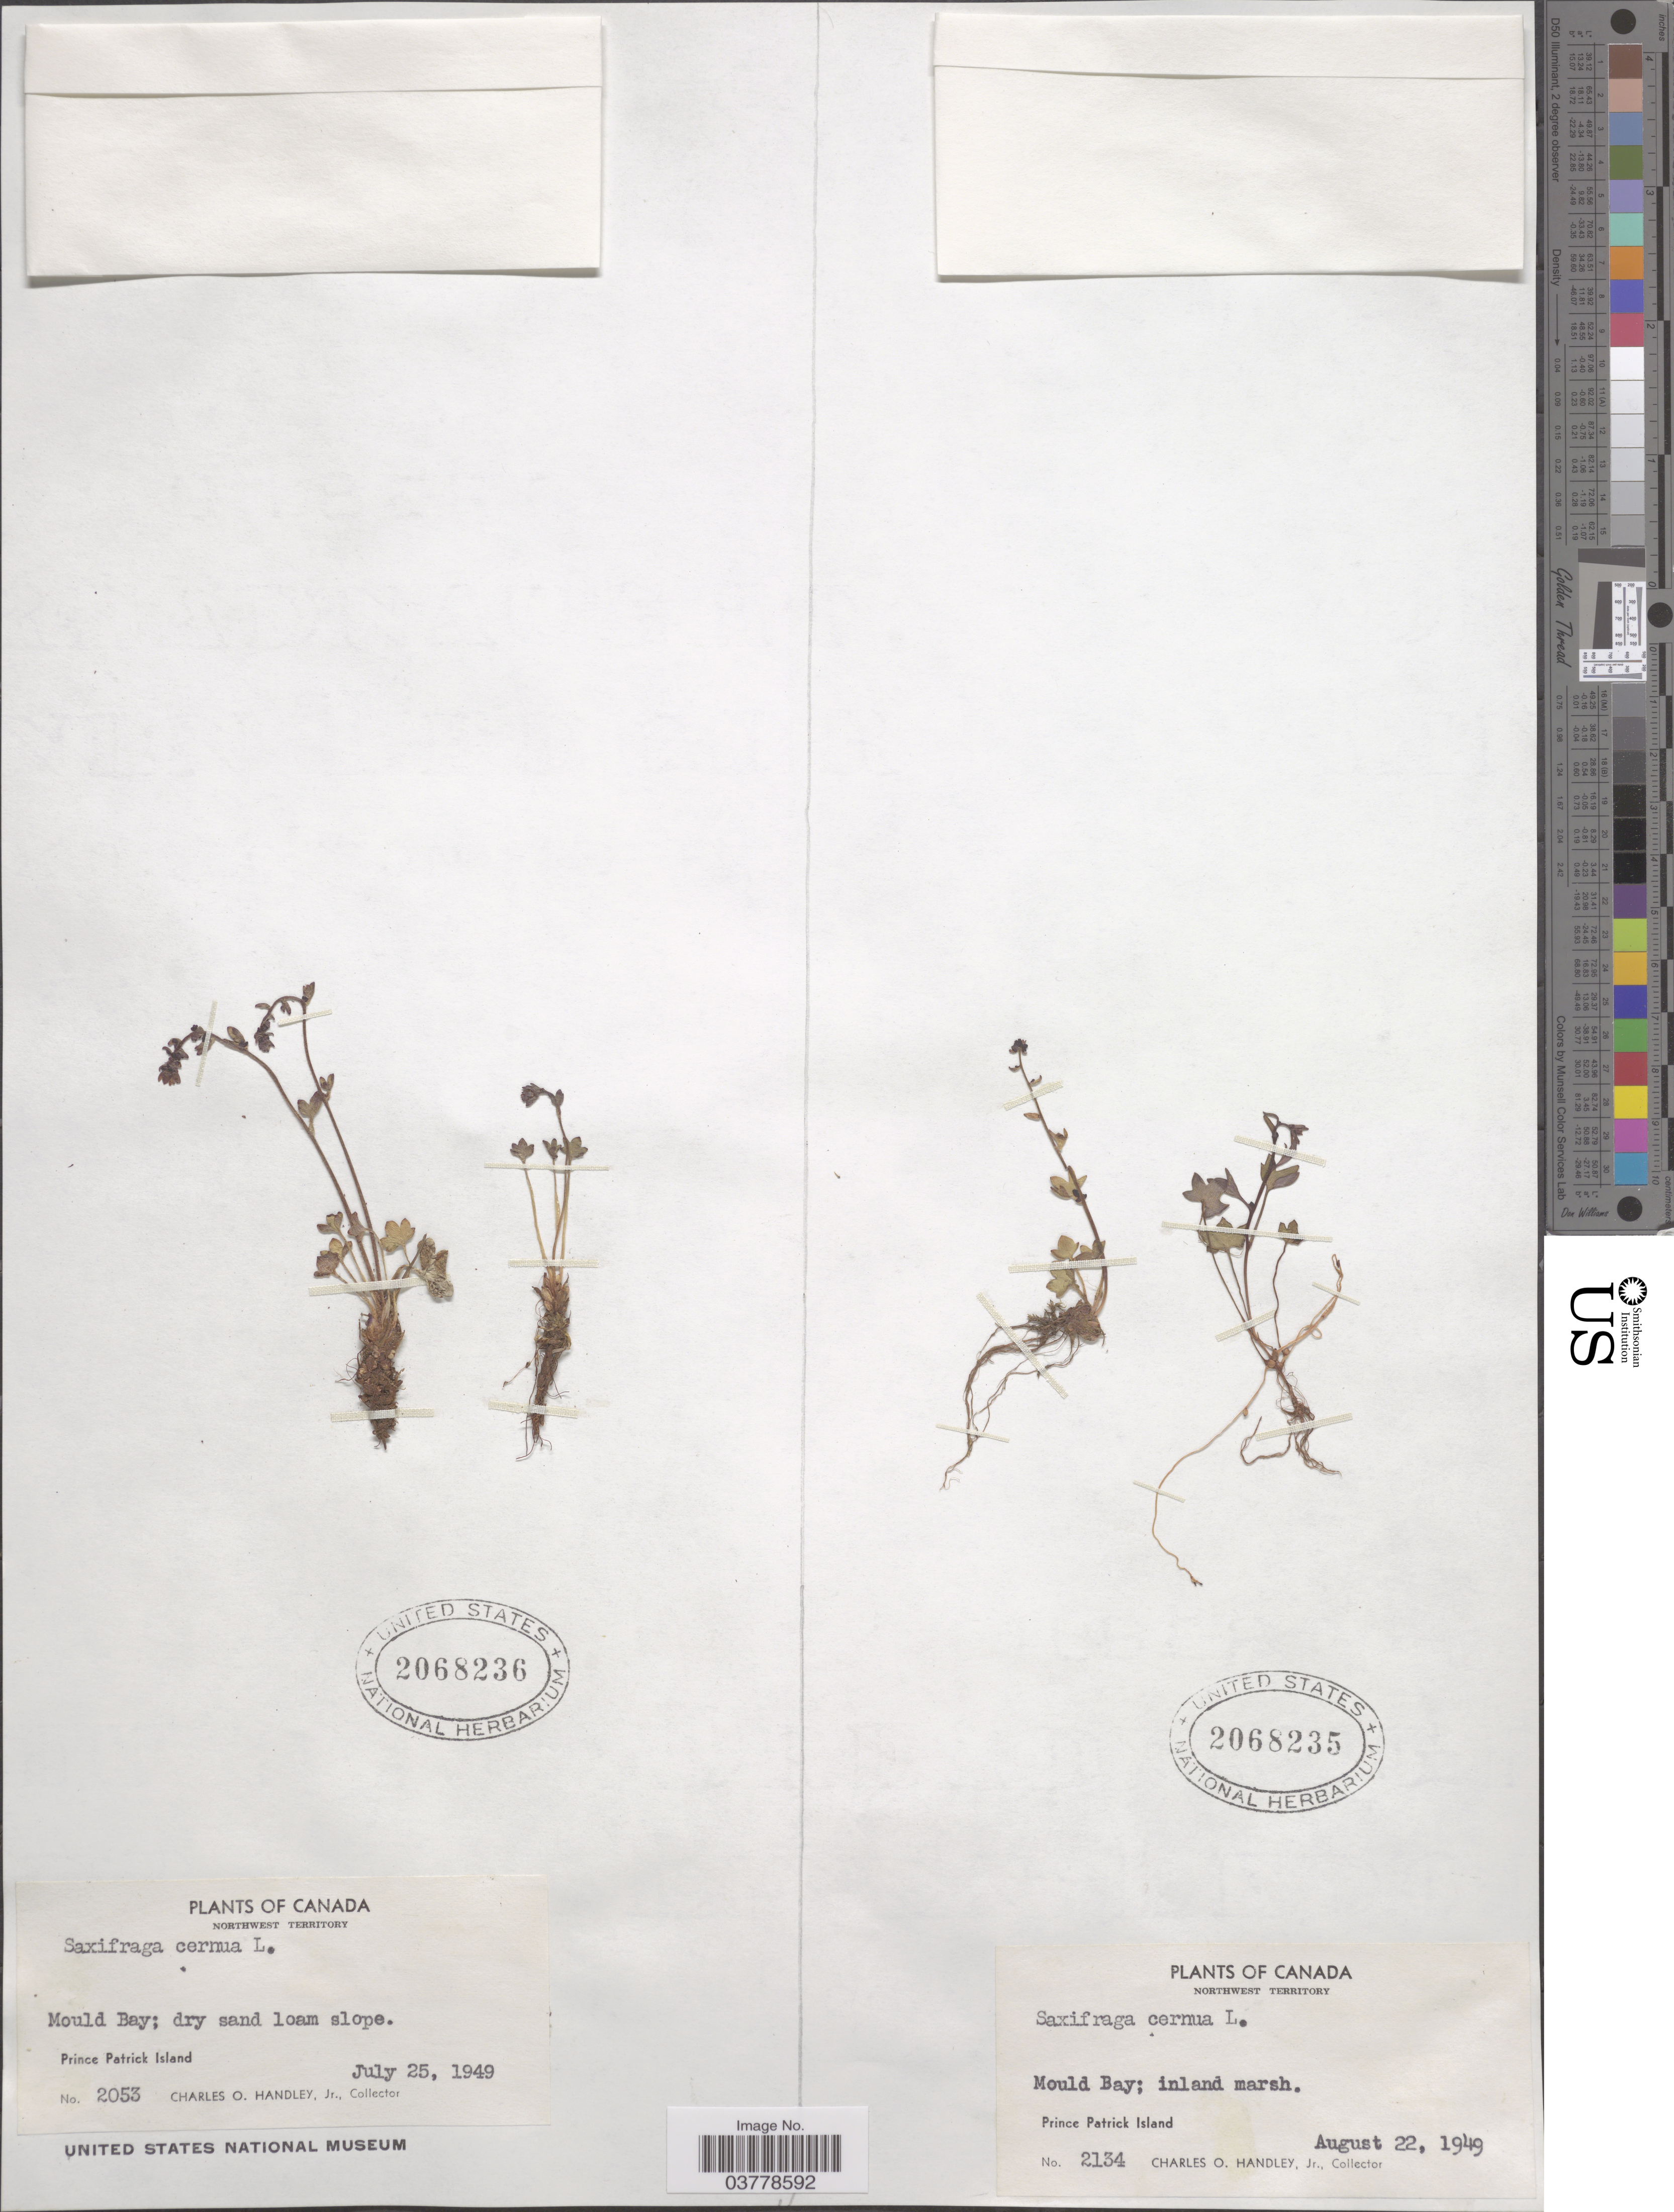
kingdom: Plantae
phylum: Tracheophyta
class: Magnoliopsida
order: Saxifragales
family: Saxifragaceae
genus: Saxifraga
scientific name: Saxifraga cernua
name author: L.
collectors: C. Handley Jr.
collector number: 2134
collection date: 1949-08-22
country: Canada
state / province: Northwest Territories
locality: Mould Bay. Prince Patrick Island.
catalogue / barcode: US 2068235-2